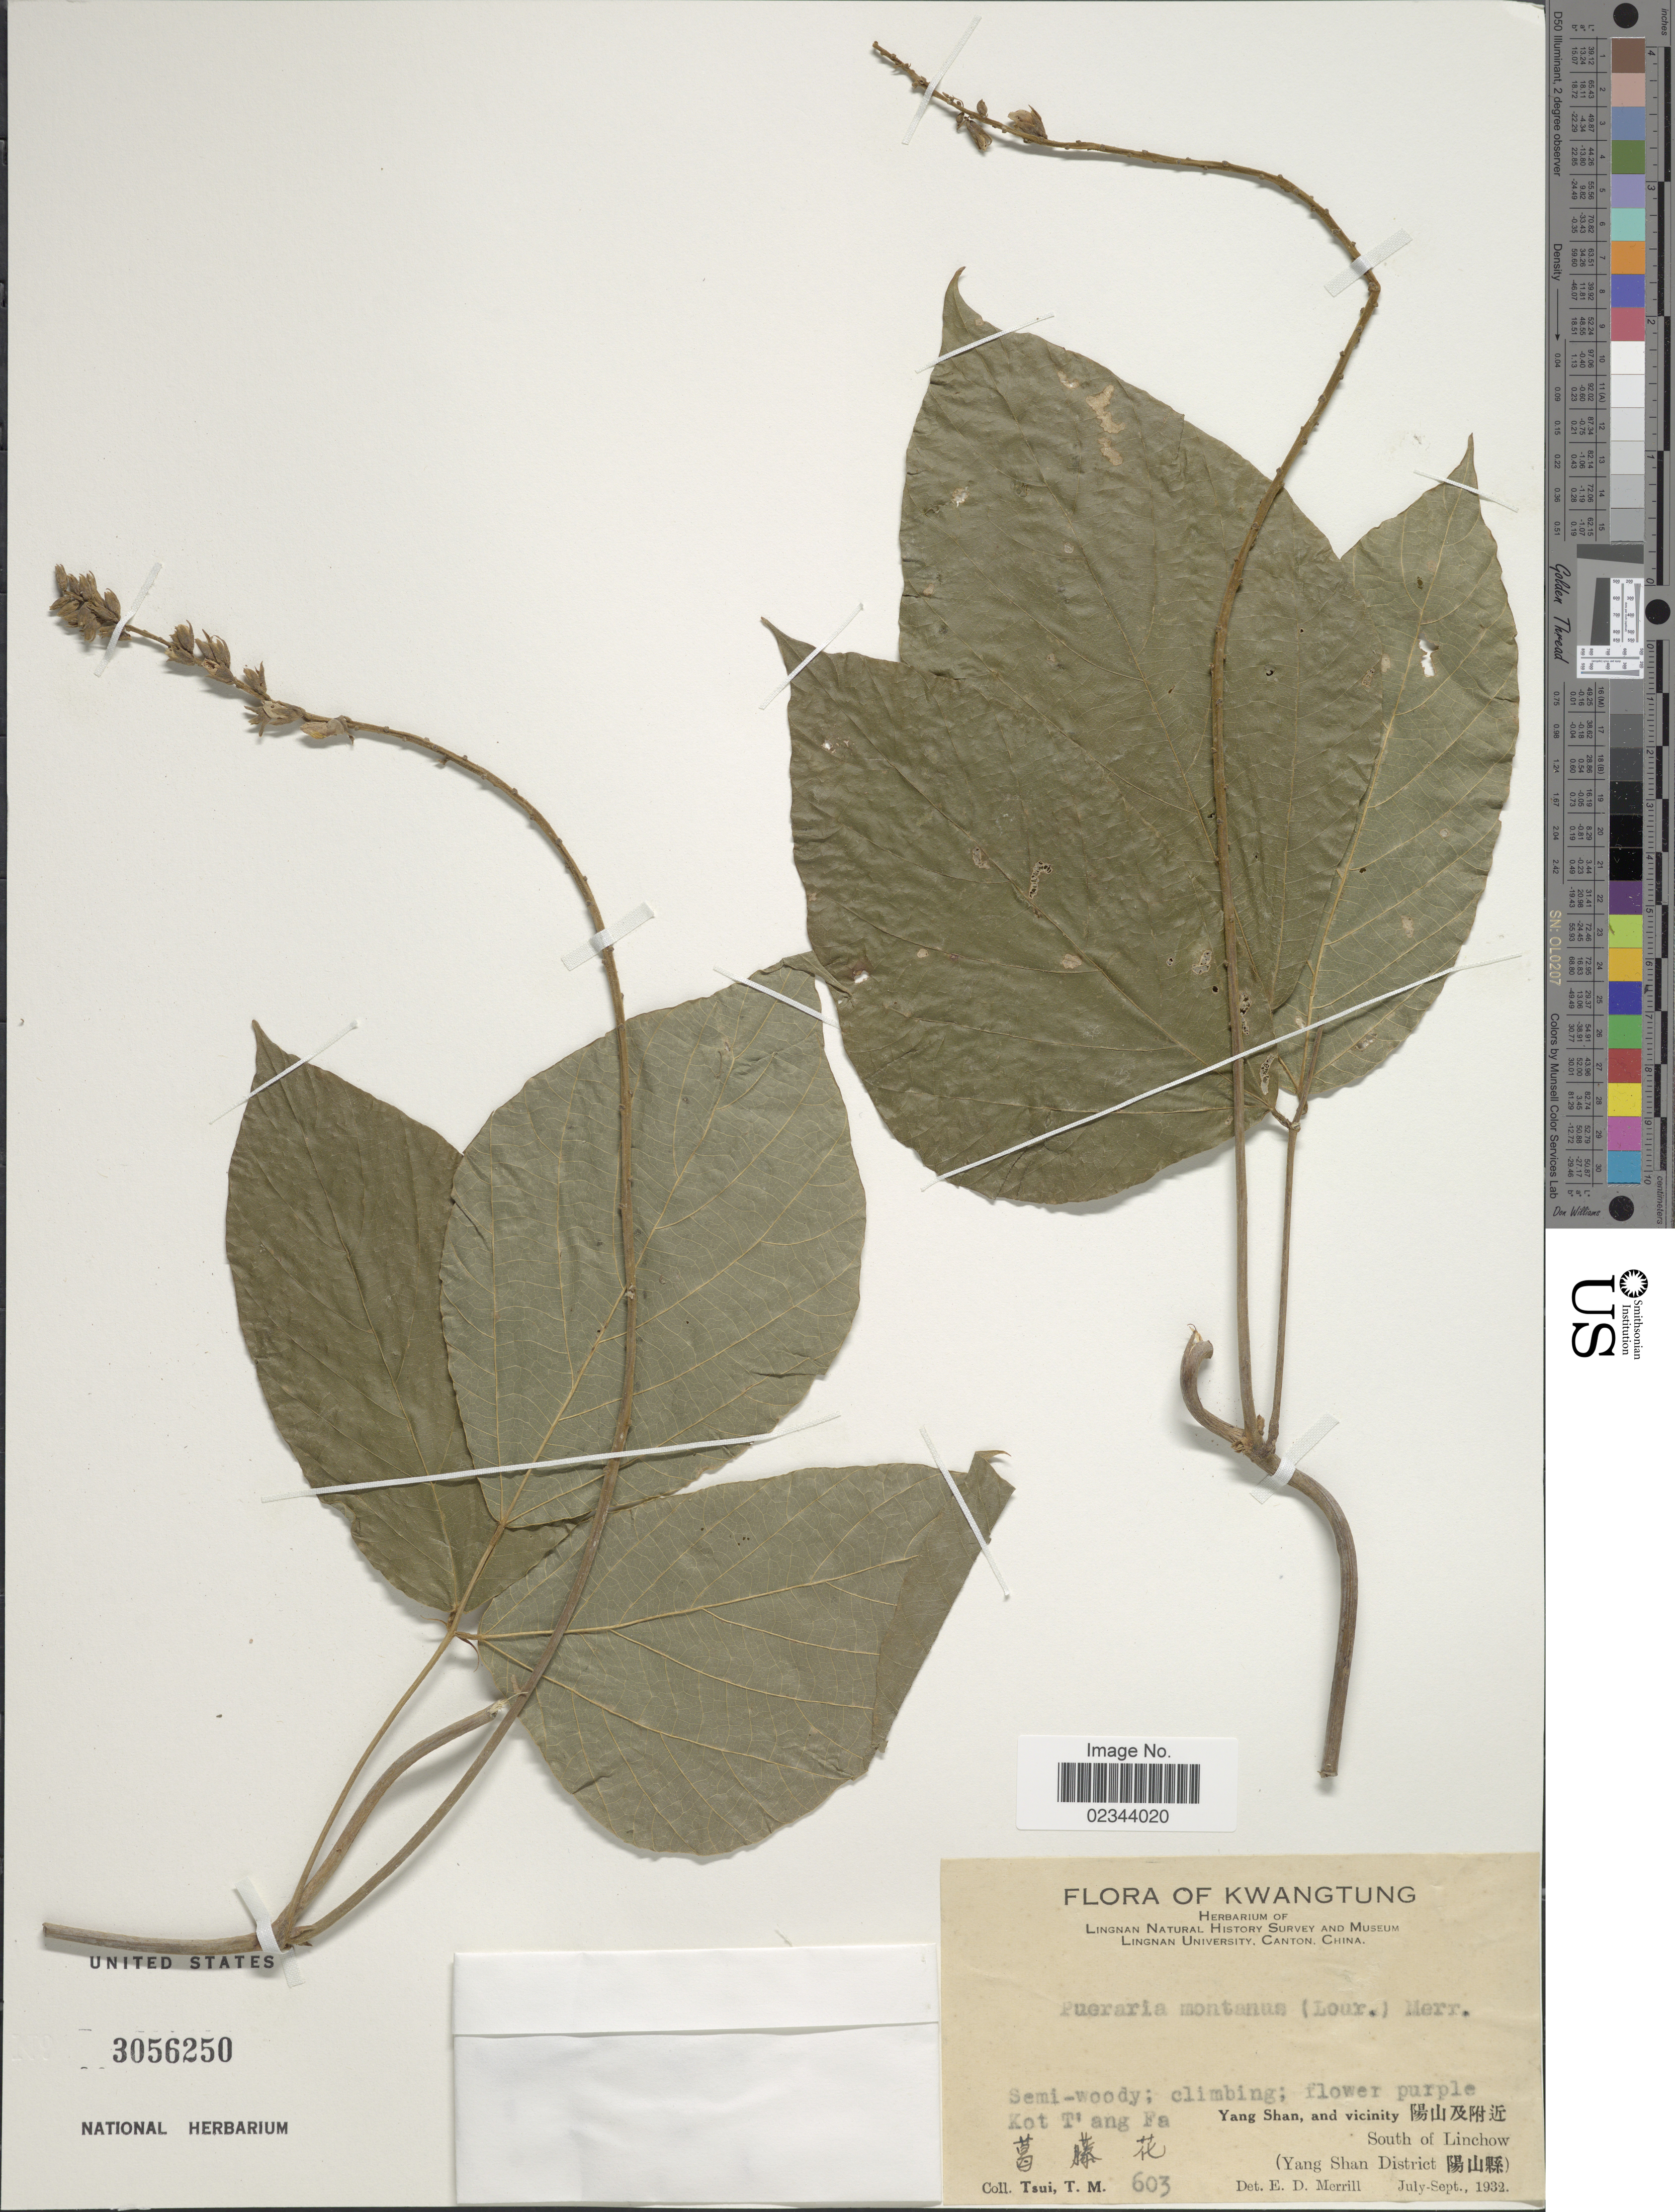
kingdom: Plantae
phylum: Tracheophyta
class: Magnoliopsida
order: Fabales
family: Fabaceae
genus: Pueraria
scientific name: Pueraria montana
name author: (Lour.) Merr.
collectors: T. Tsui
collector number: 603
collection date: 1932-07/1932-09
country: China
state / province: Guangdong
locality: Kwnagtung, Yang Shan and vicinity South of Linchow (Yang Shan District) Kot T'ang Fa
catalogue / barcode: US 3056250